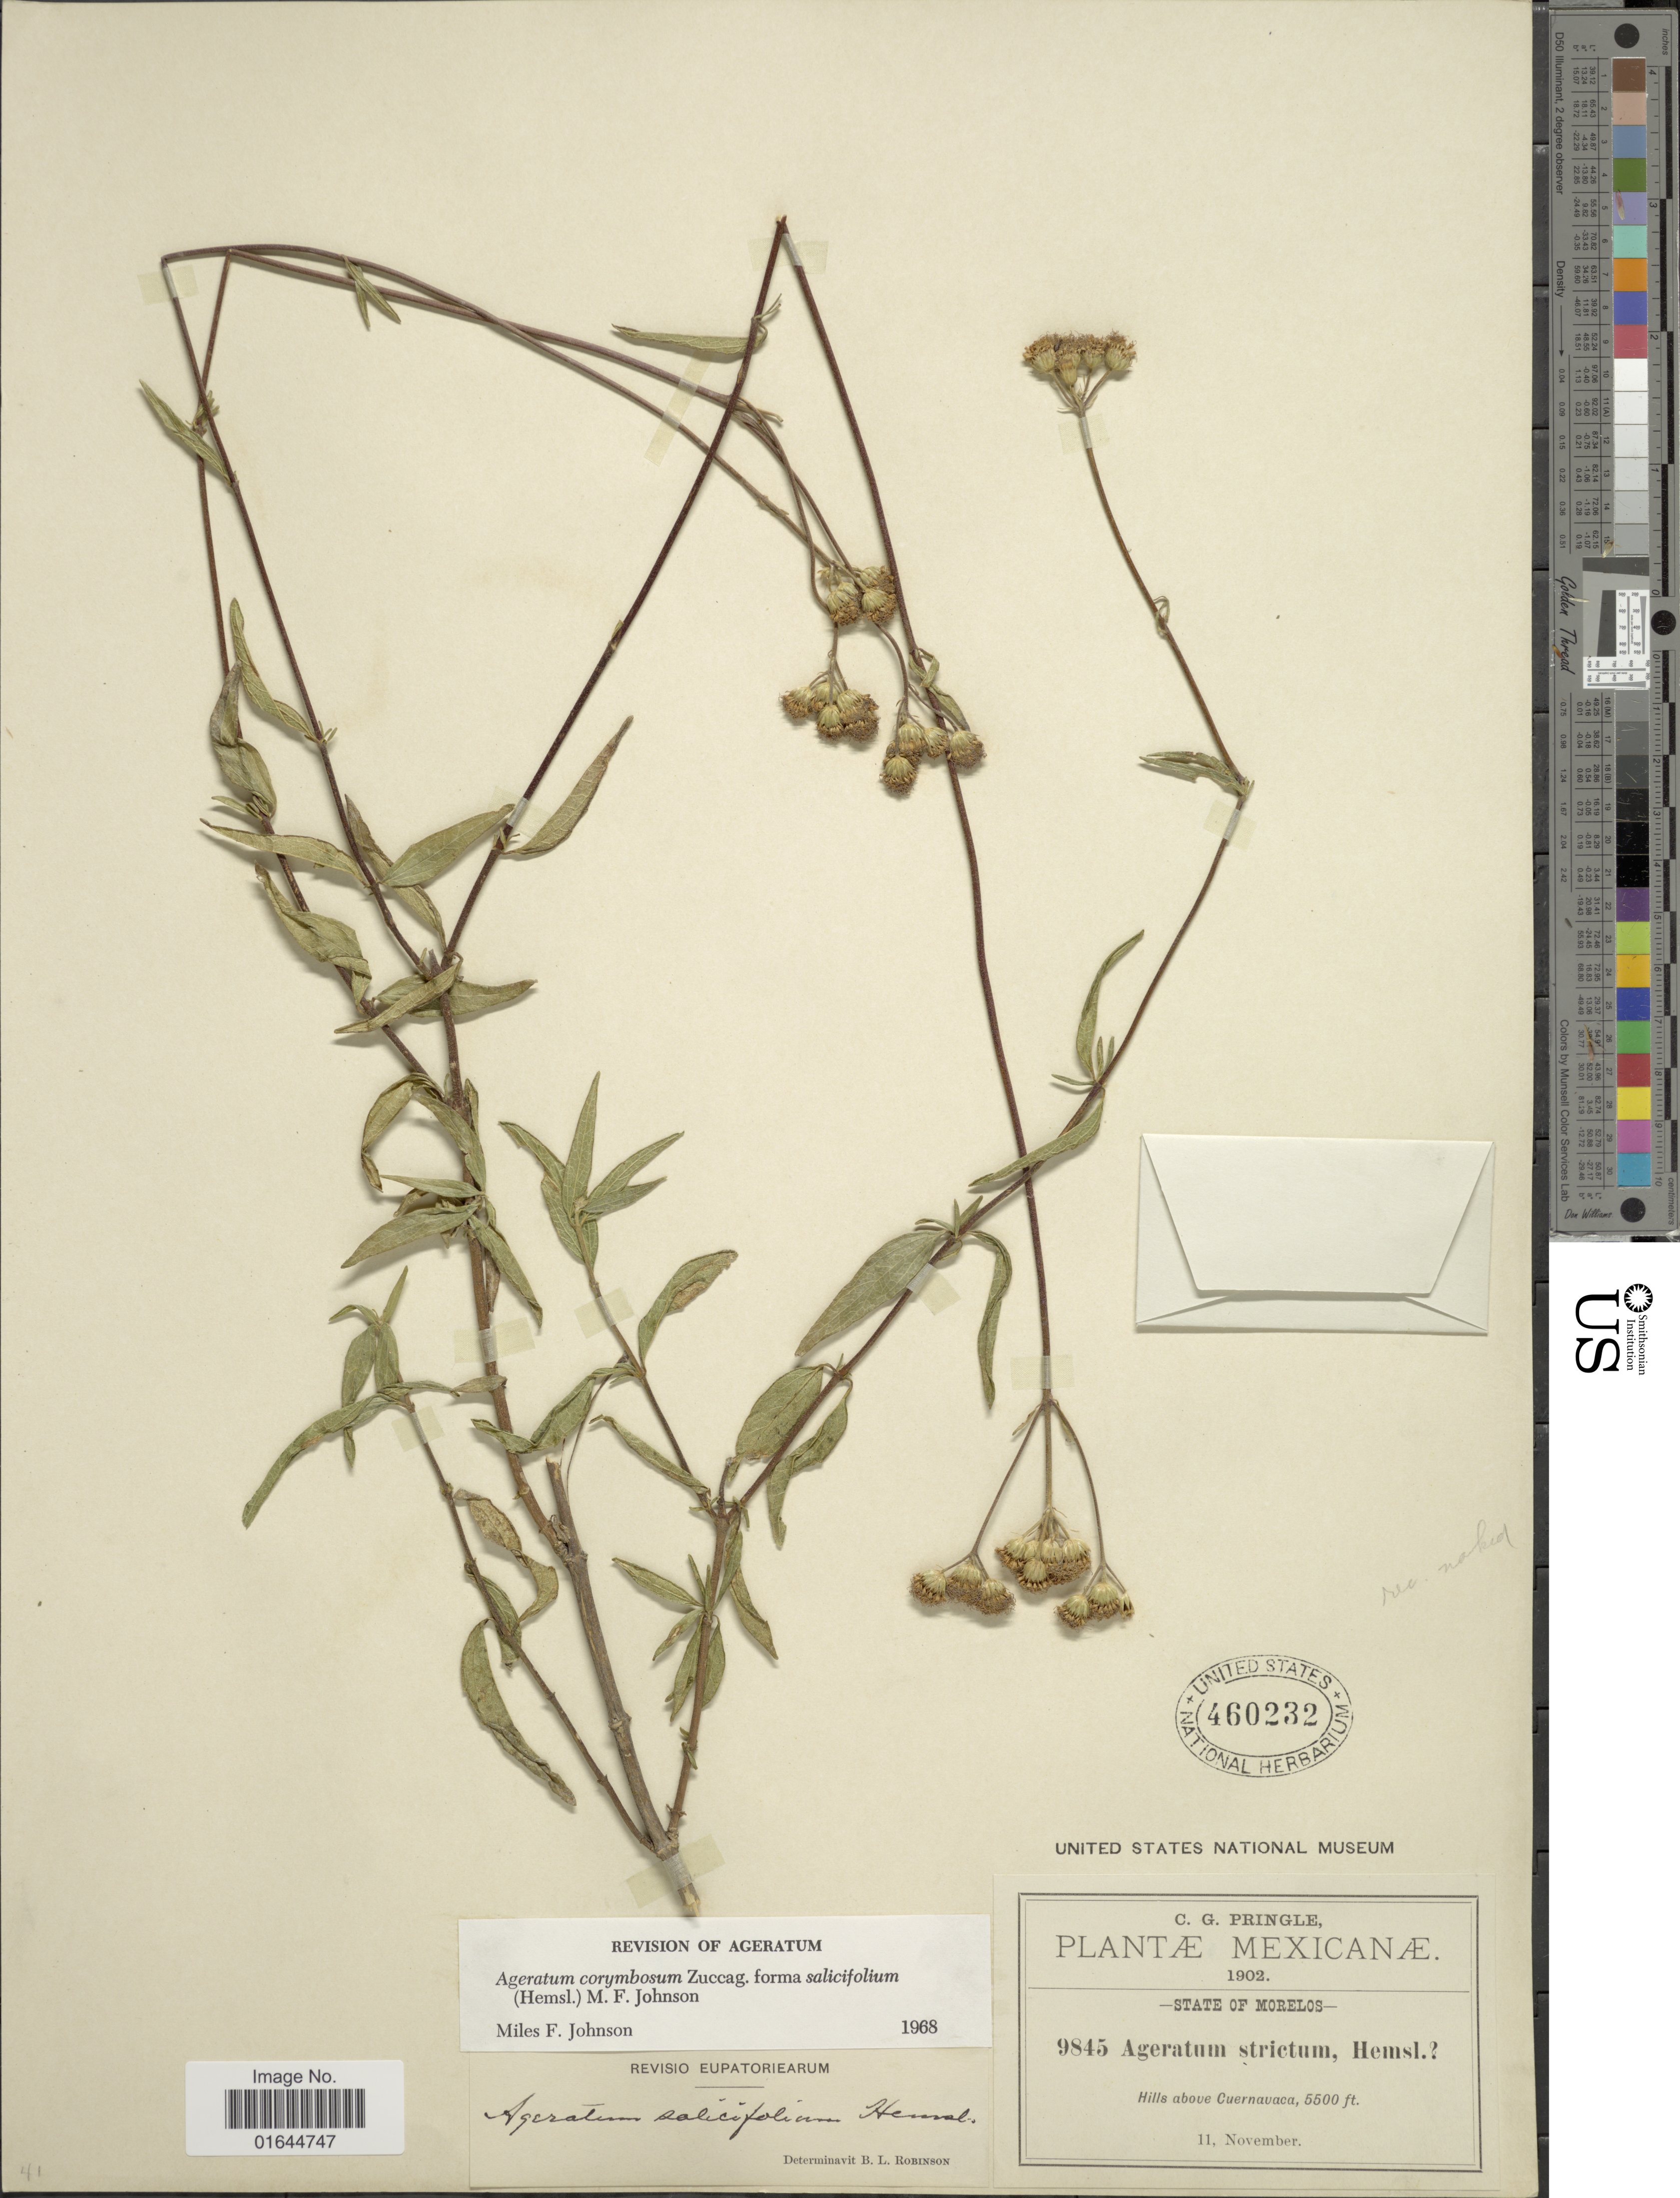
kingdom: Plantae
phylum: Tracheophyta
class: Magnoliopsida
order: Asterales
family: Asteraceae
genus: Ageratum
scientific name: Ageratum corymbosum f. salicifolium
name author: (Hemsl.) M.F. Johnson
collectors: C. G. Pringle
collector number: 9845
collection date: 1902-11-11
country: Mexico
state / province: Morelos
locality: Mexicanæ, State of Morelos, Hills above Cuernavaca.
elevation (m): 1676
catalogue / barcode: US 460232